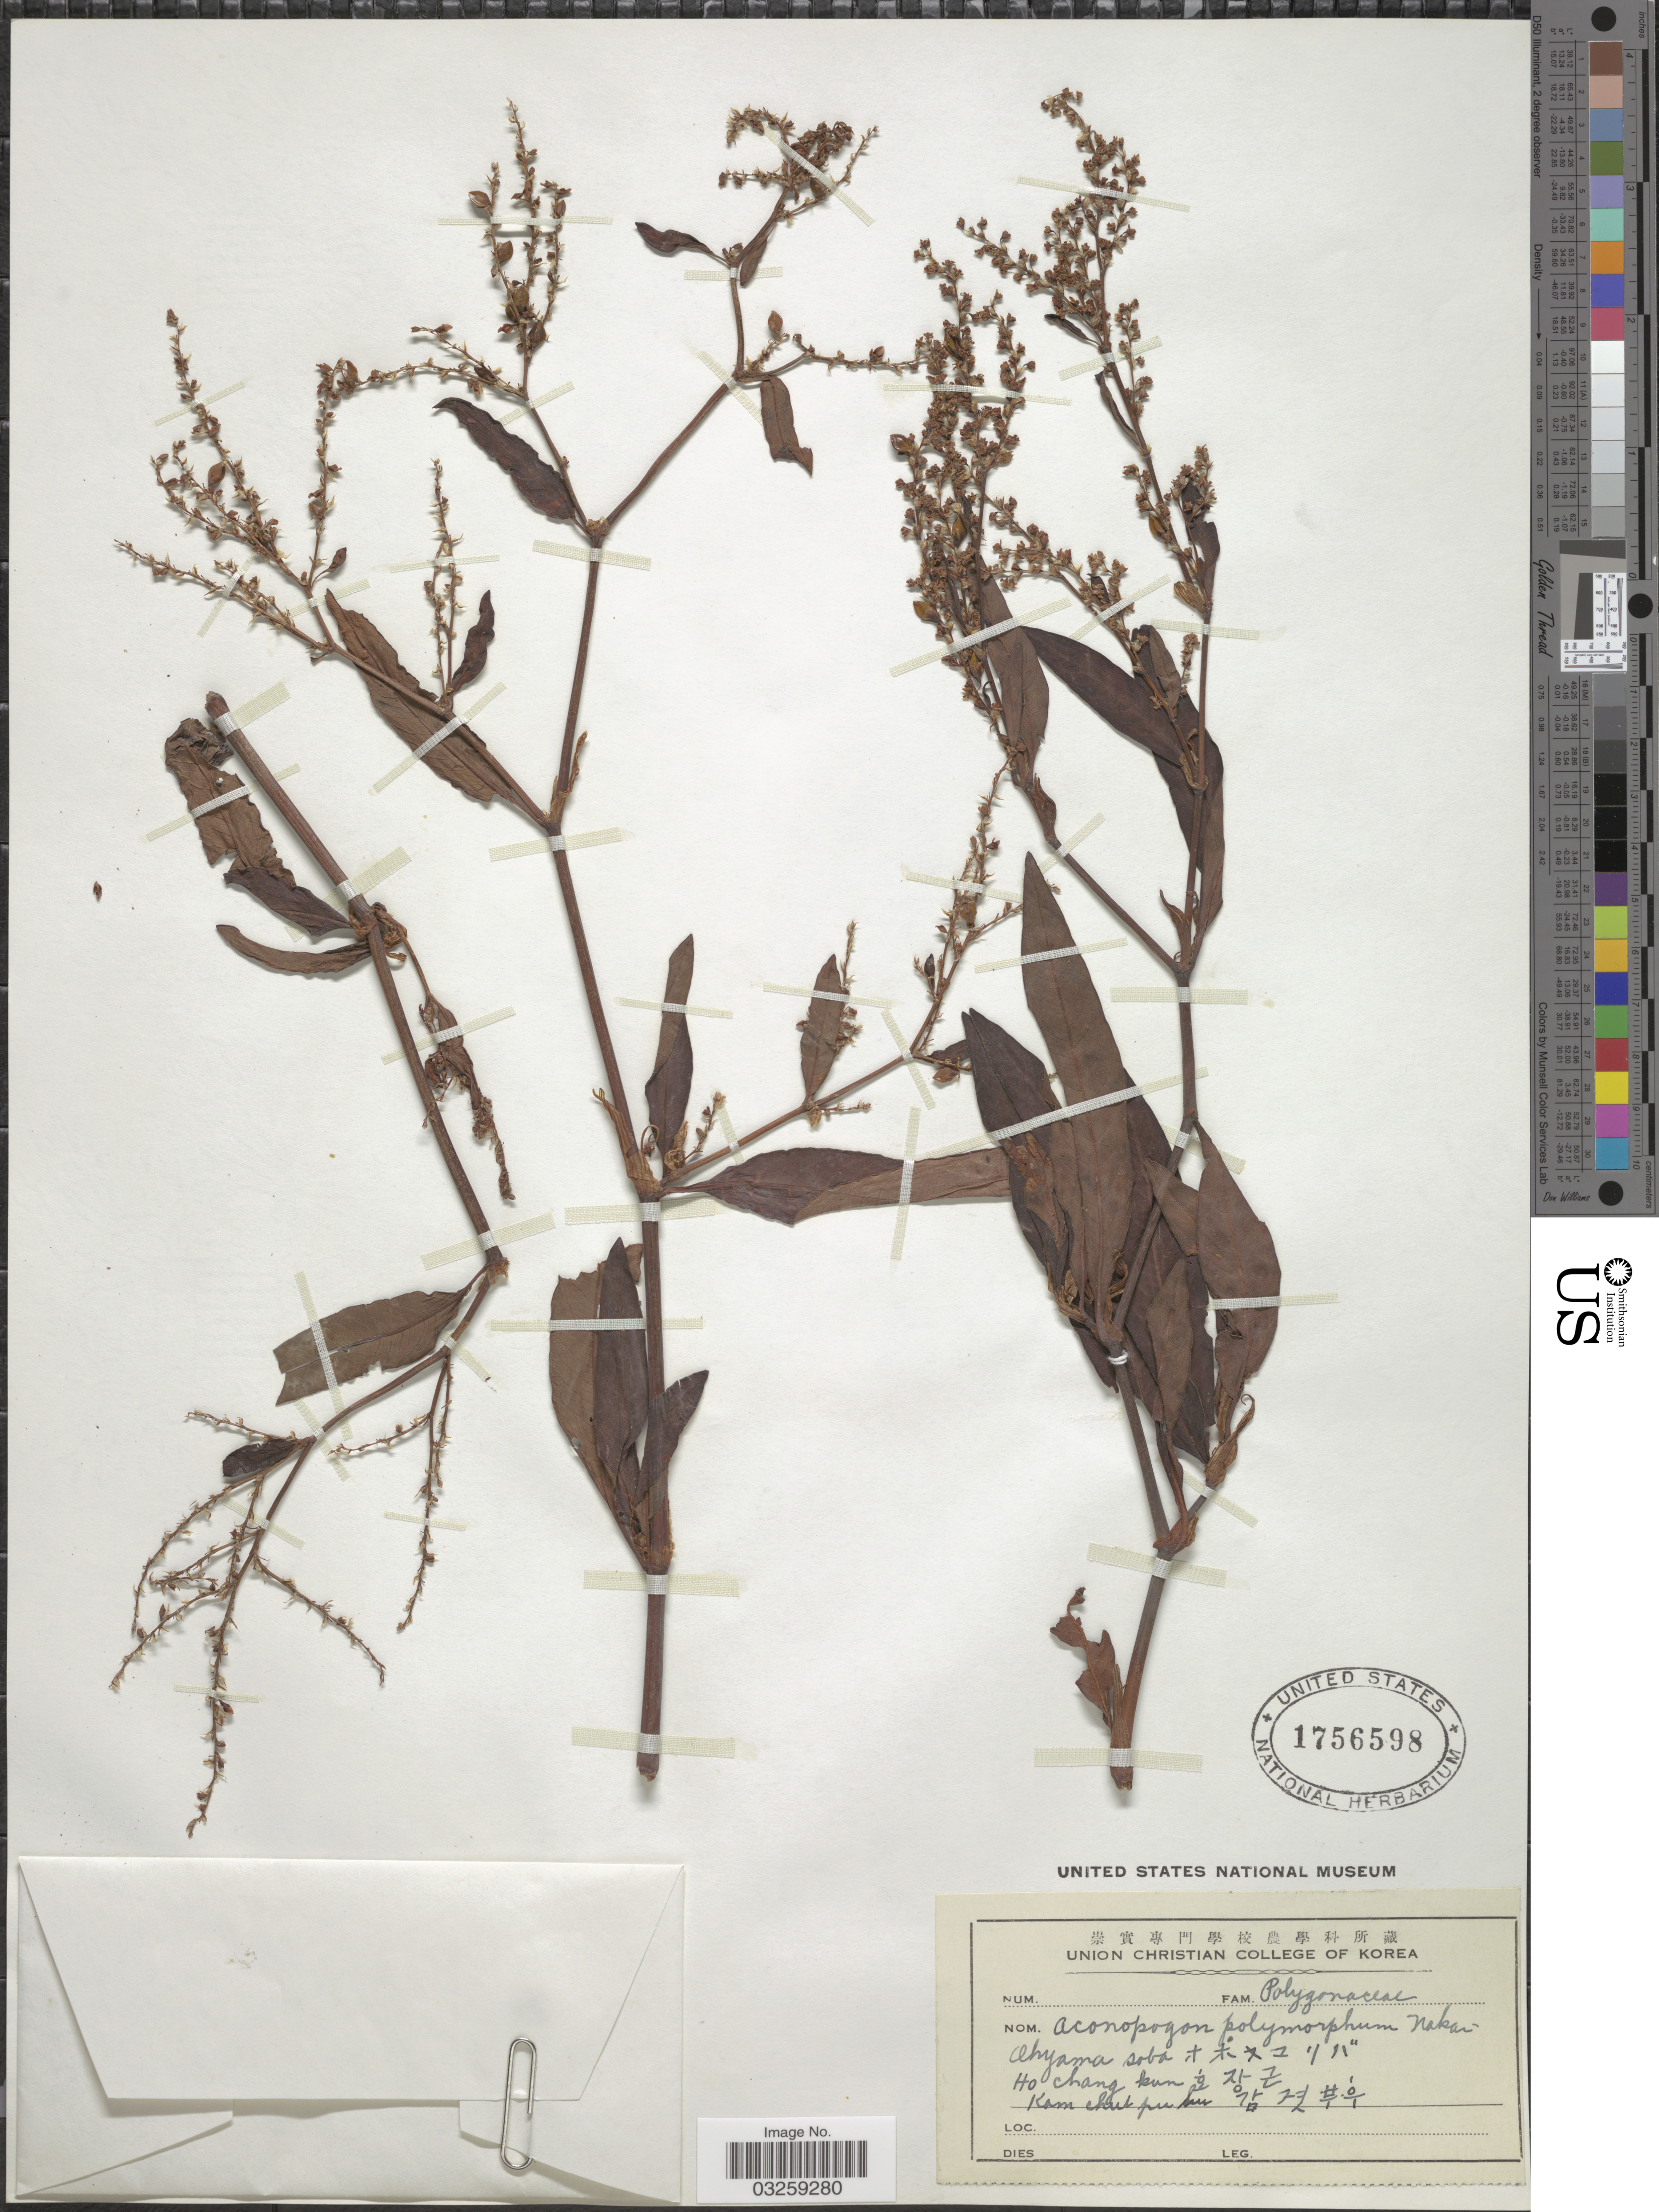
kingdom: Plantae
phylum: Tracheophyta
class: Magnoliopsida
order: Caryophyllales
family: Polygonaceae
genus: Koenigia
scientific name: Koenigia alpina var. alpina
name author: (All.) T.M. Schust. & Reveal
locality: Ho Chang kun X, Kam Chut pu Su X [interpreted]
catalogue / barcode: US 1756598